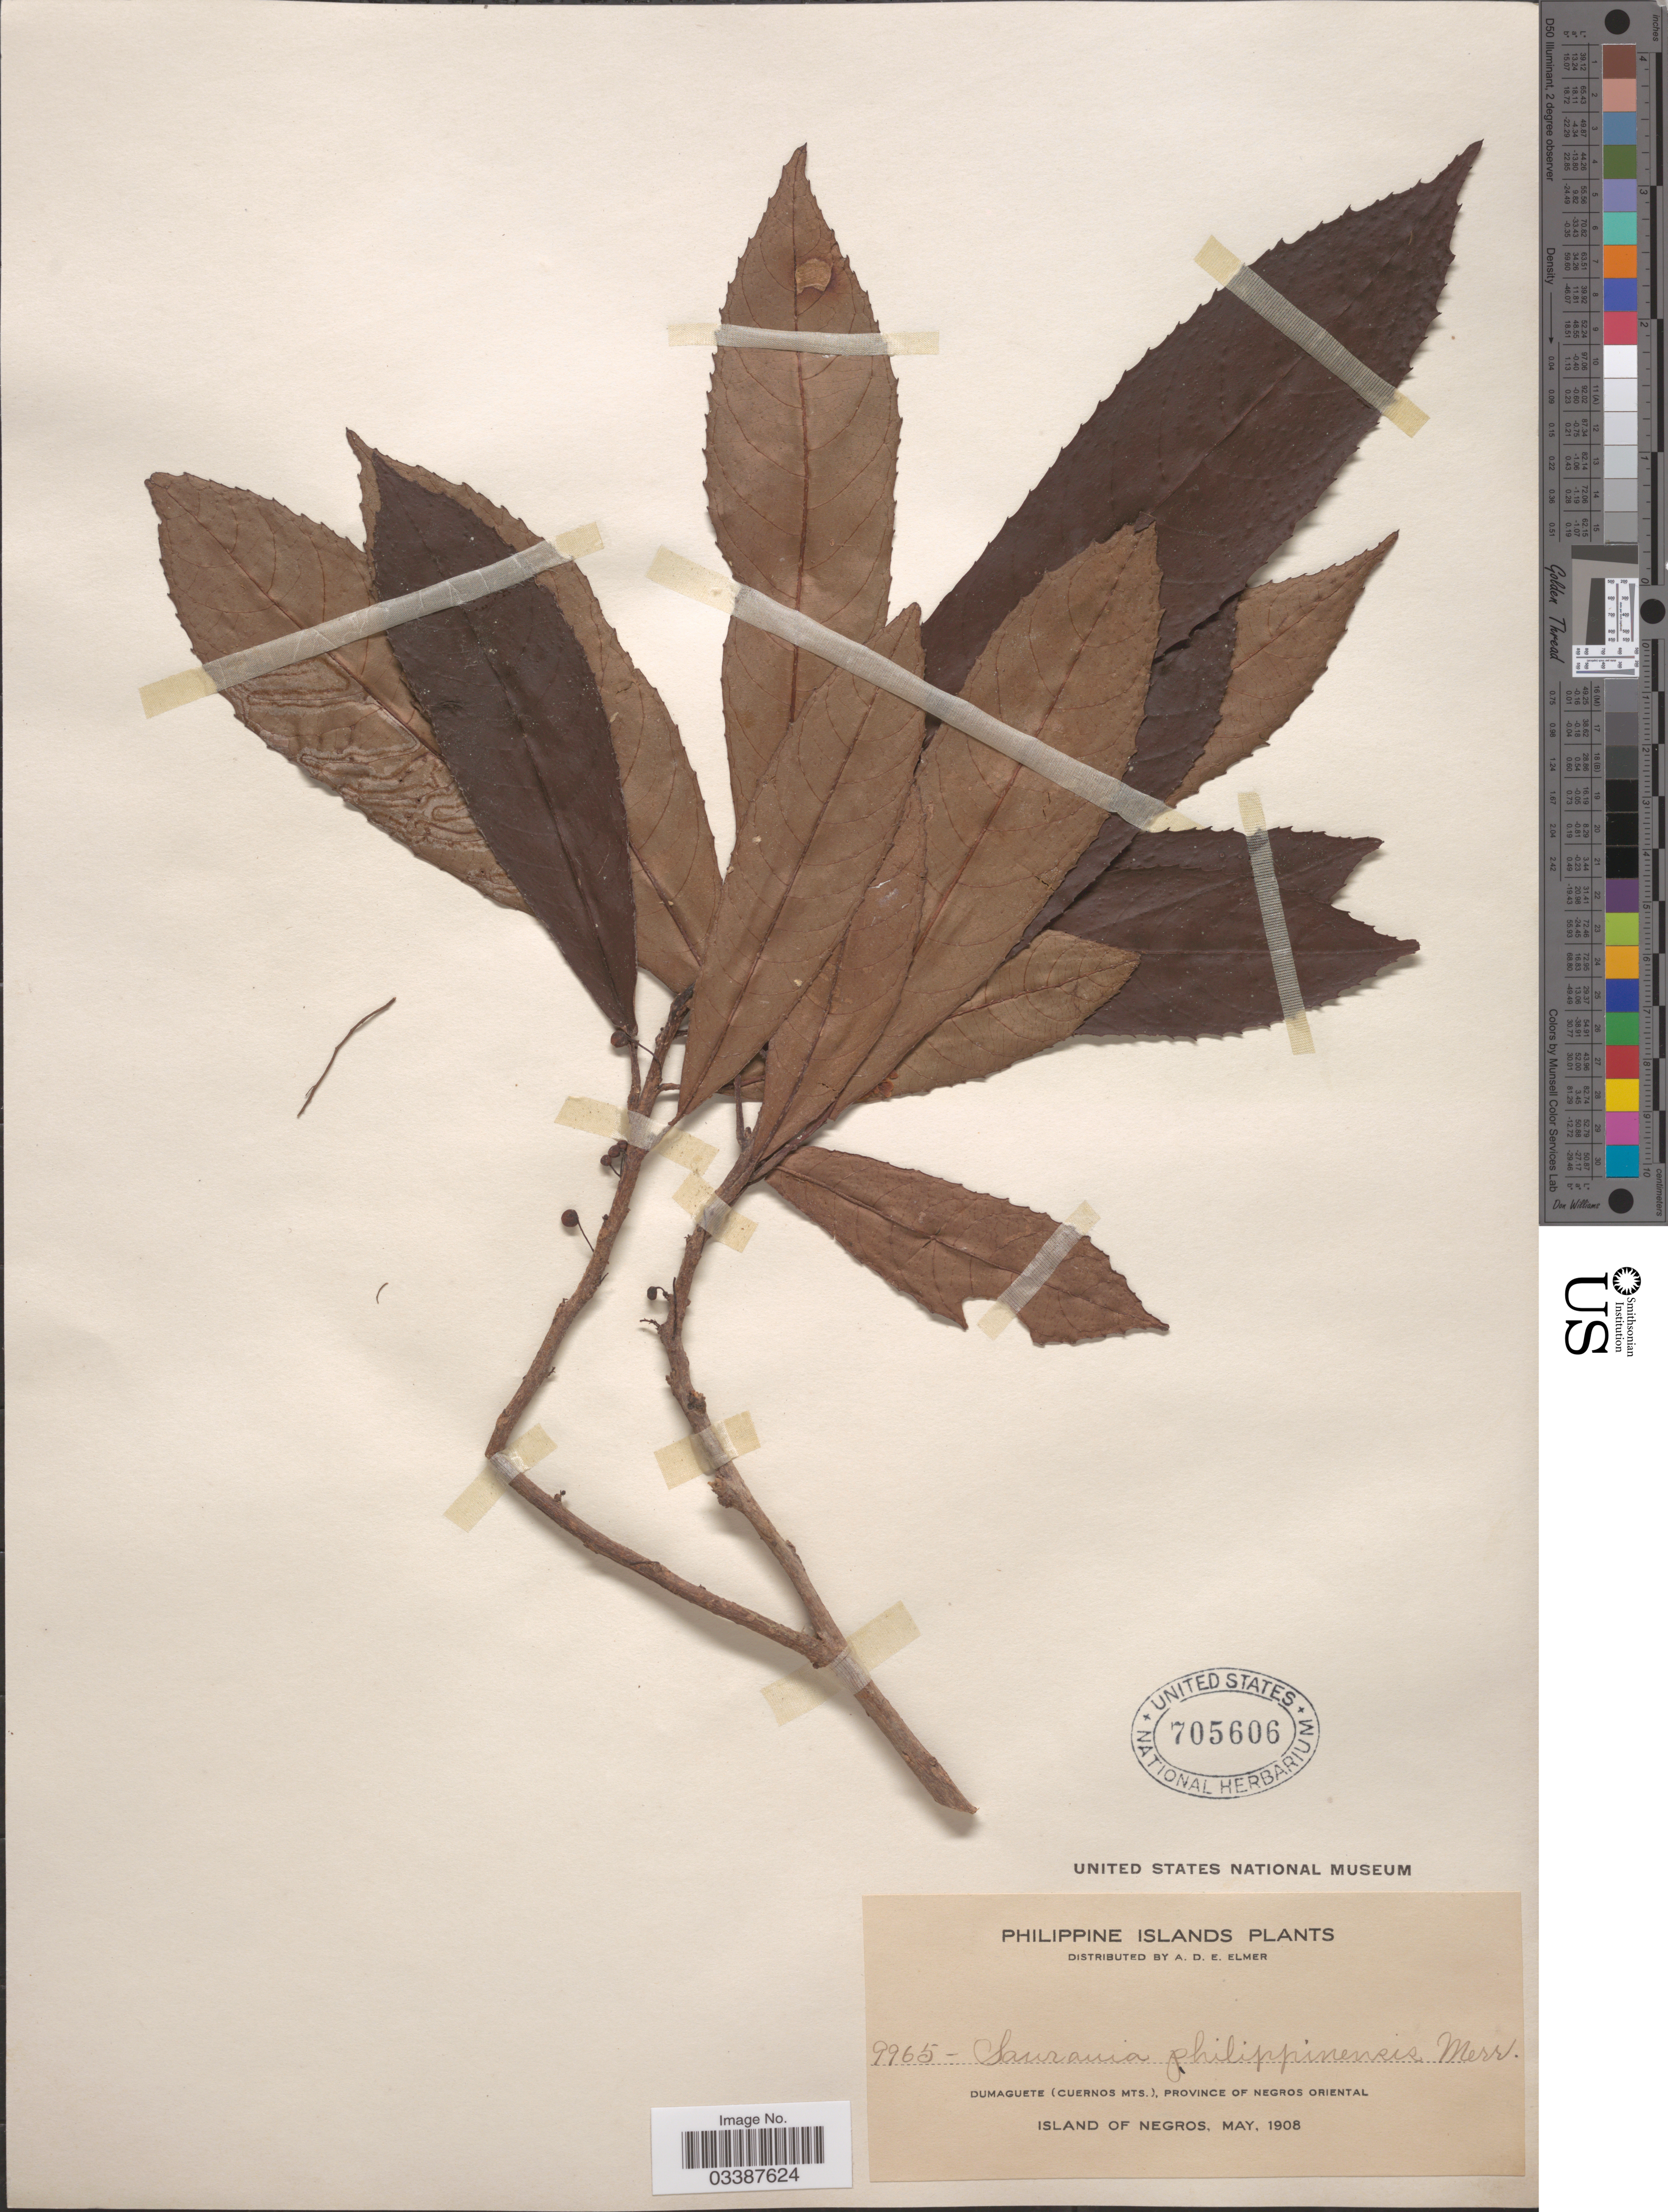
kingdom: Plantae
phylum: Tracheophyta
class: Magnoliopsida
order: Ericales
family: Actinidiaceae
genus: Saurauia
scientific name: Saurauia philippinensis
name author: Merr.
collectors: A. D. E. Elmer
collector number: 9965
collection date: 1908-05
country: Philippines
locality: Philippine Islands, Dumaguete (Cuernos Mts.), Province of Negros Oriental. Island of Negros.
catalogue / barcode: US 705606